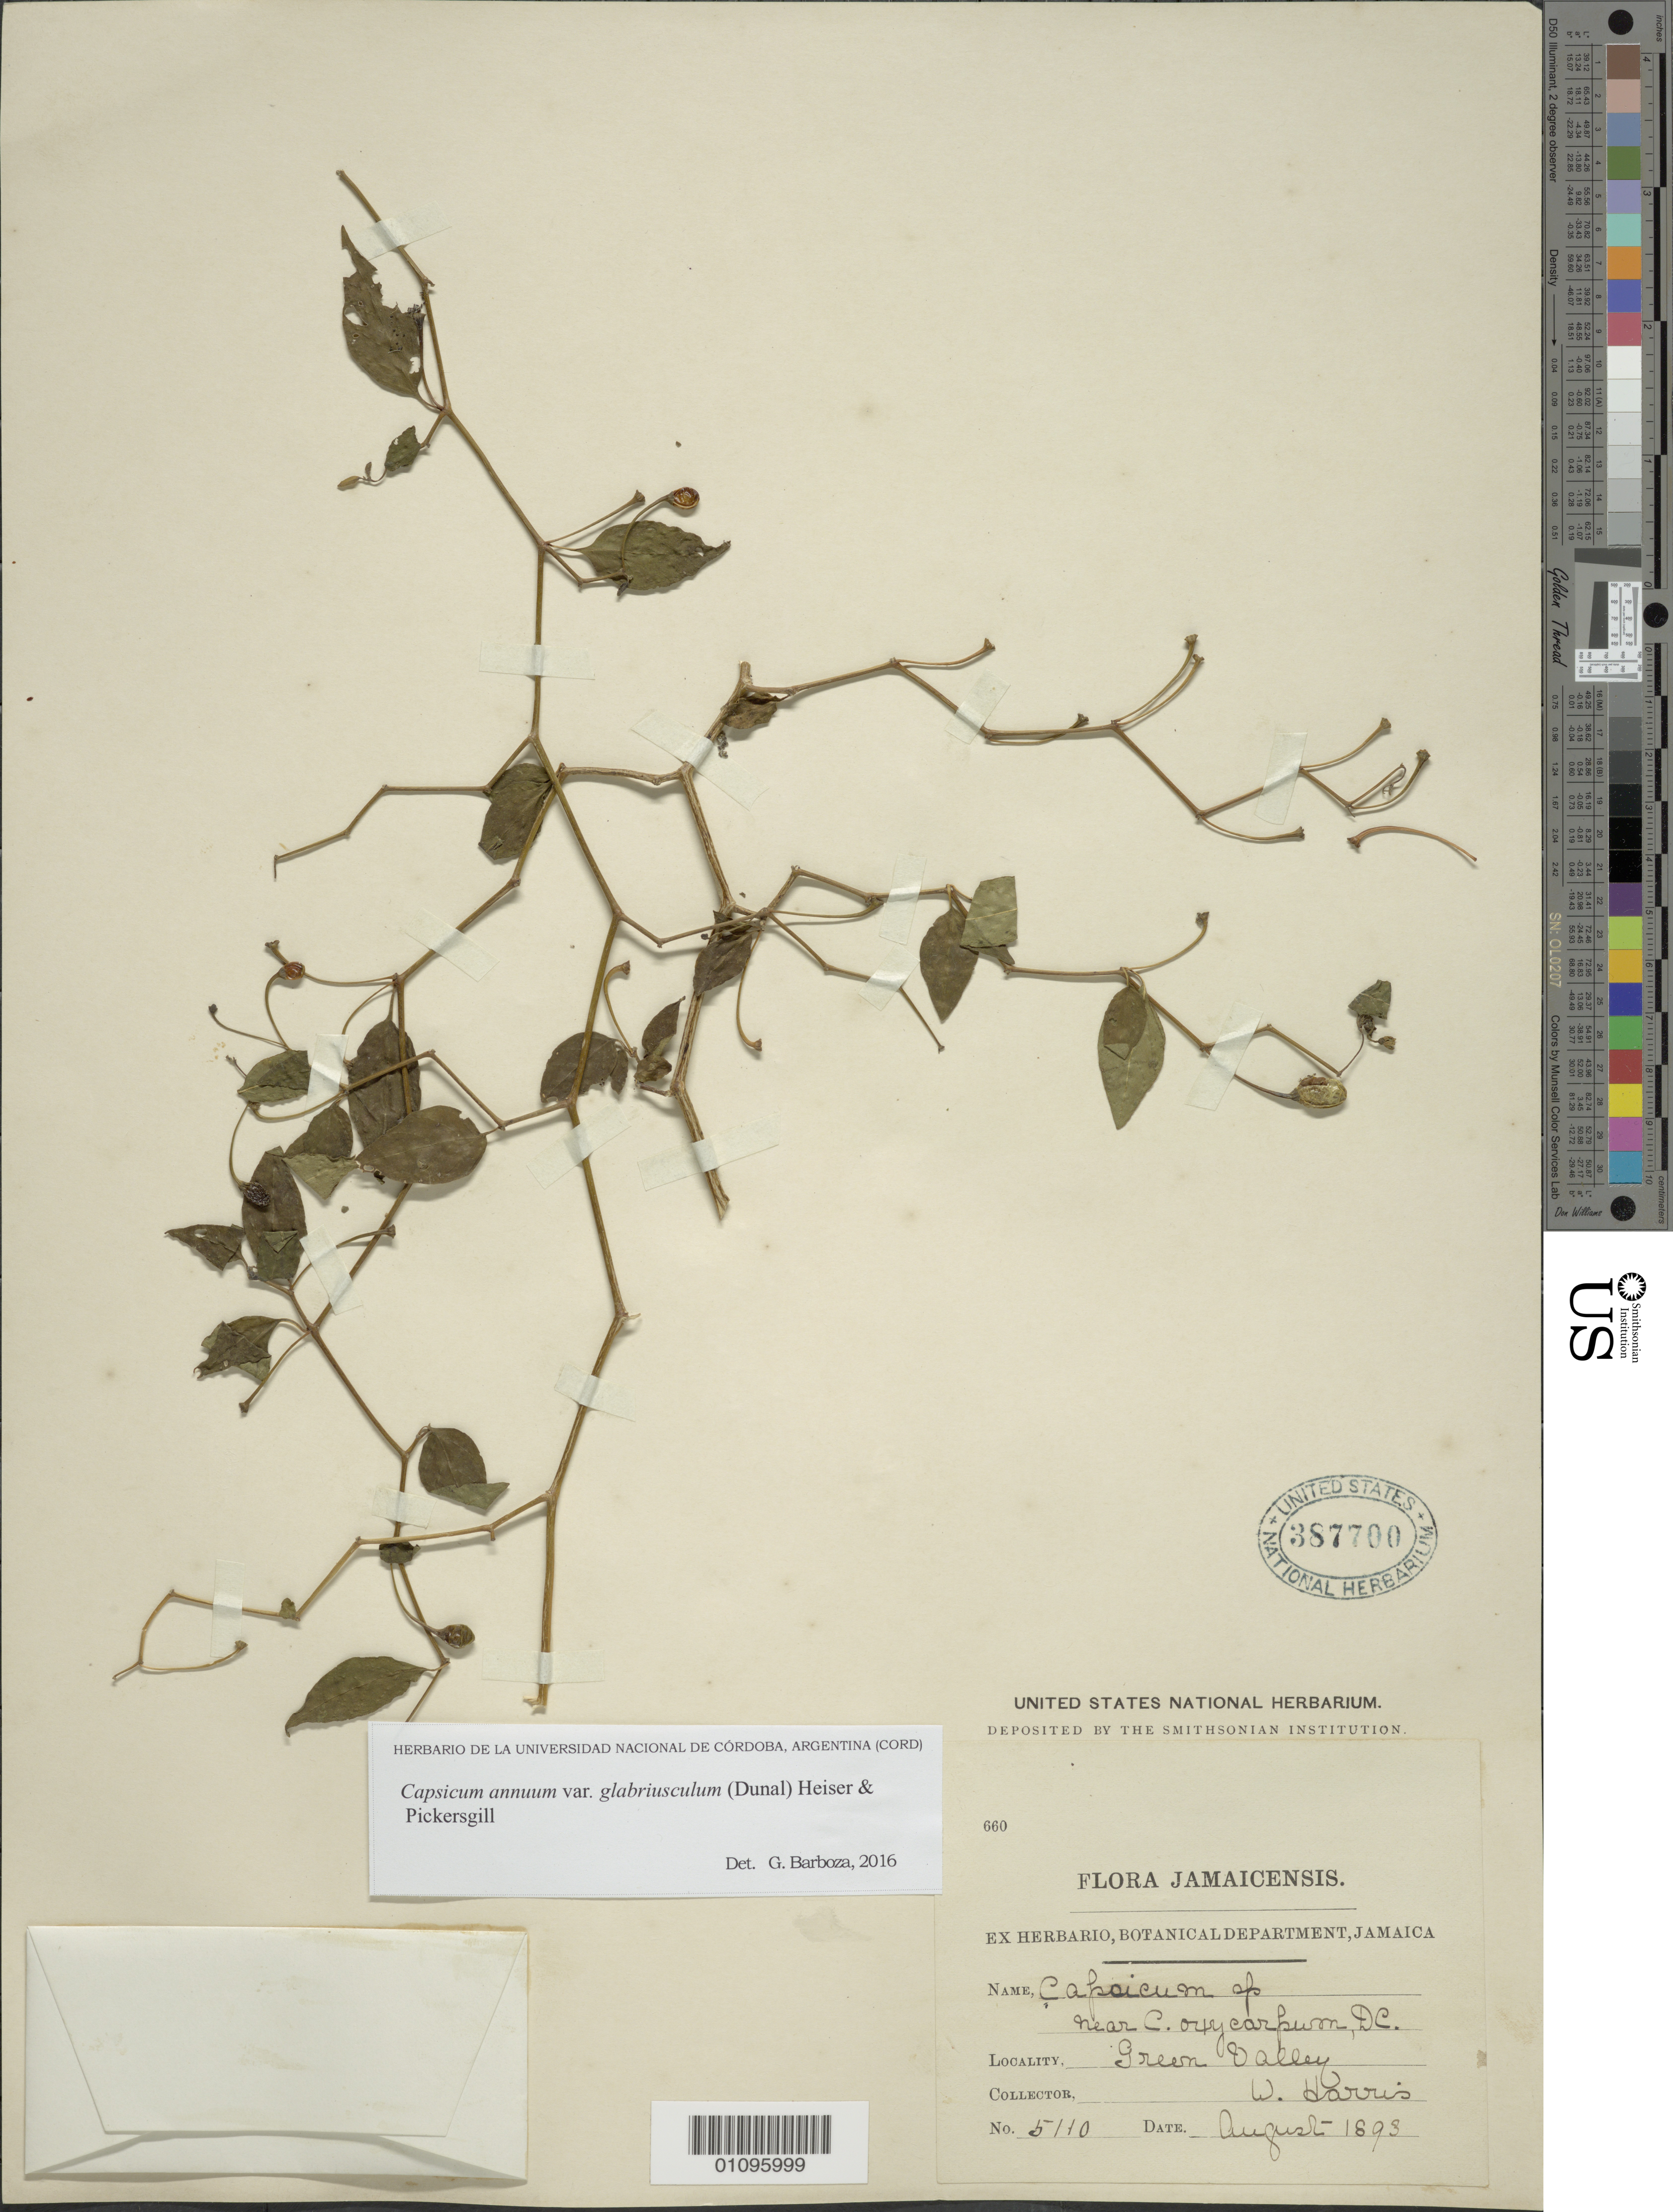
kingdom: Plantae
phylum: Tracheophyta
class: Magnoliopsida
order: Solanales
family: Solanaceae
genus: Capsicum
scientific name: Capsicum annuum var. glabriusculum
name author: (Dunal) Heiser & Pickersgill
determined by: Barboza, G. E., (CORD), Museo Botanico - Cordoba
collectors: W. Harris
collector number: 5110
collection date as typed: Aug 1893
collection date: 1893-08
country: Jamaica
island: Jamaica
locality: Green Valley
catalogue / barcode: US 387700